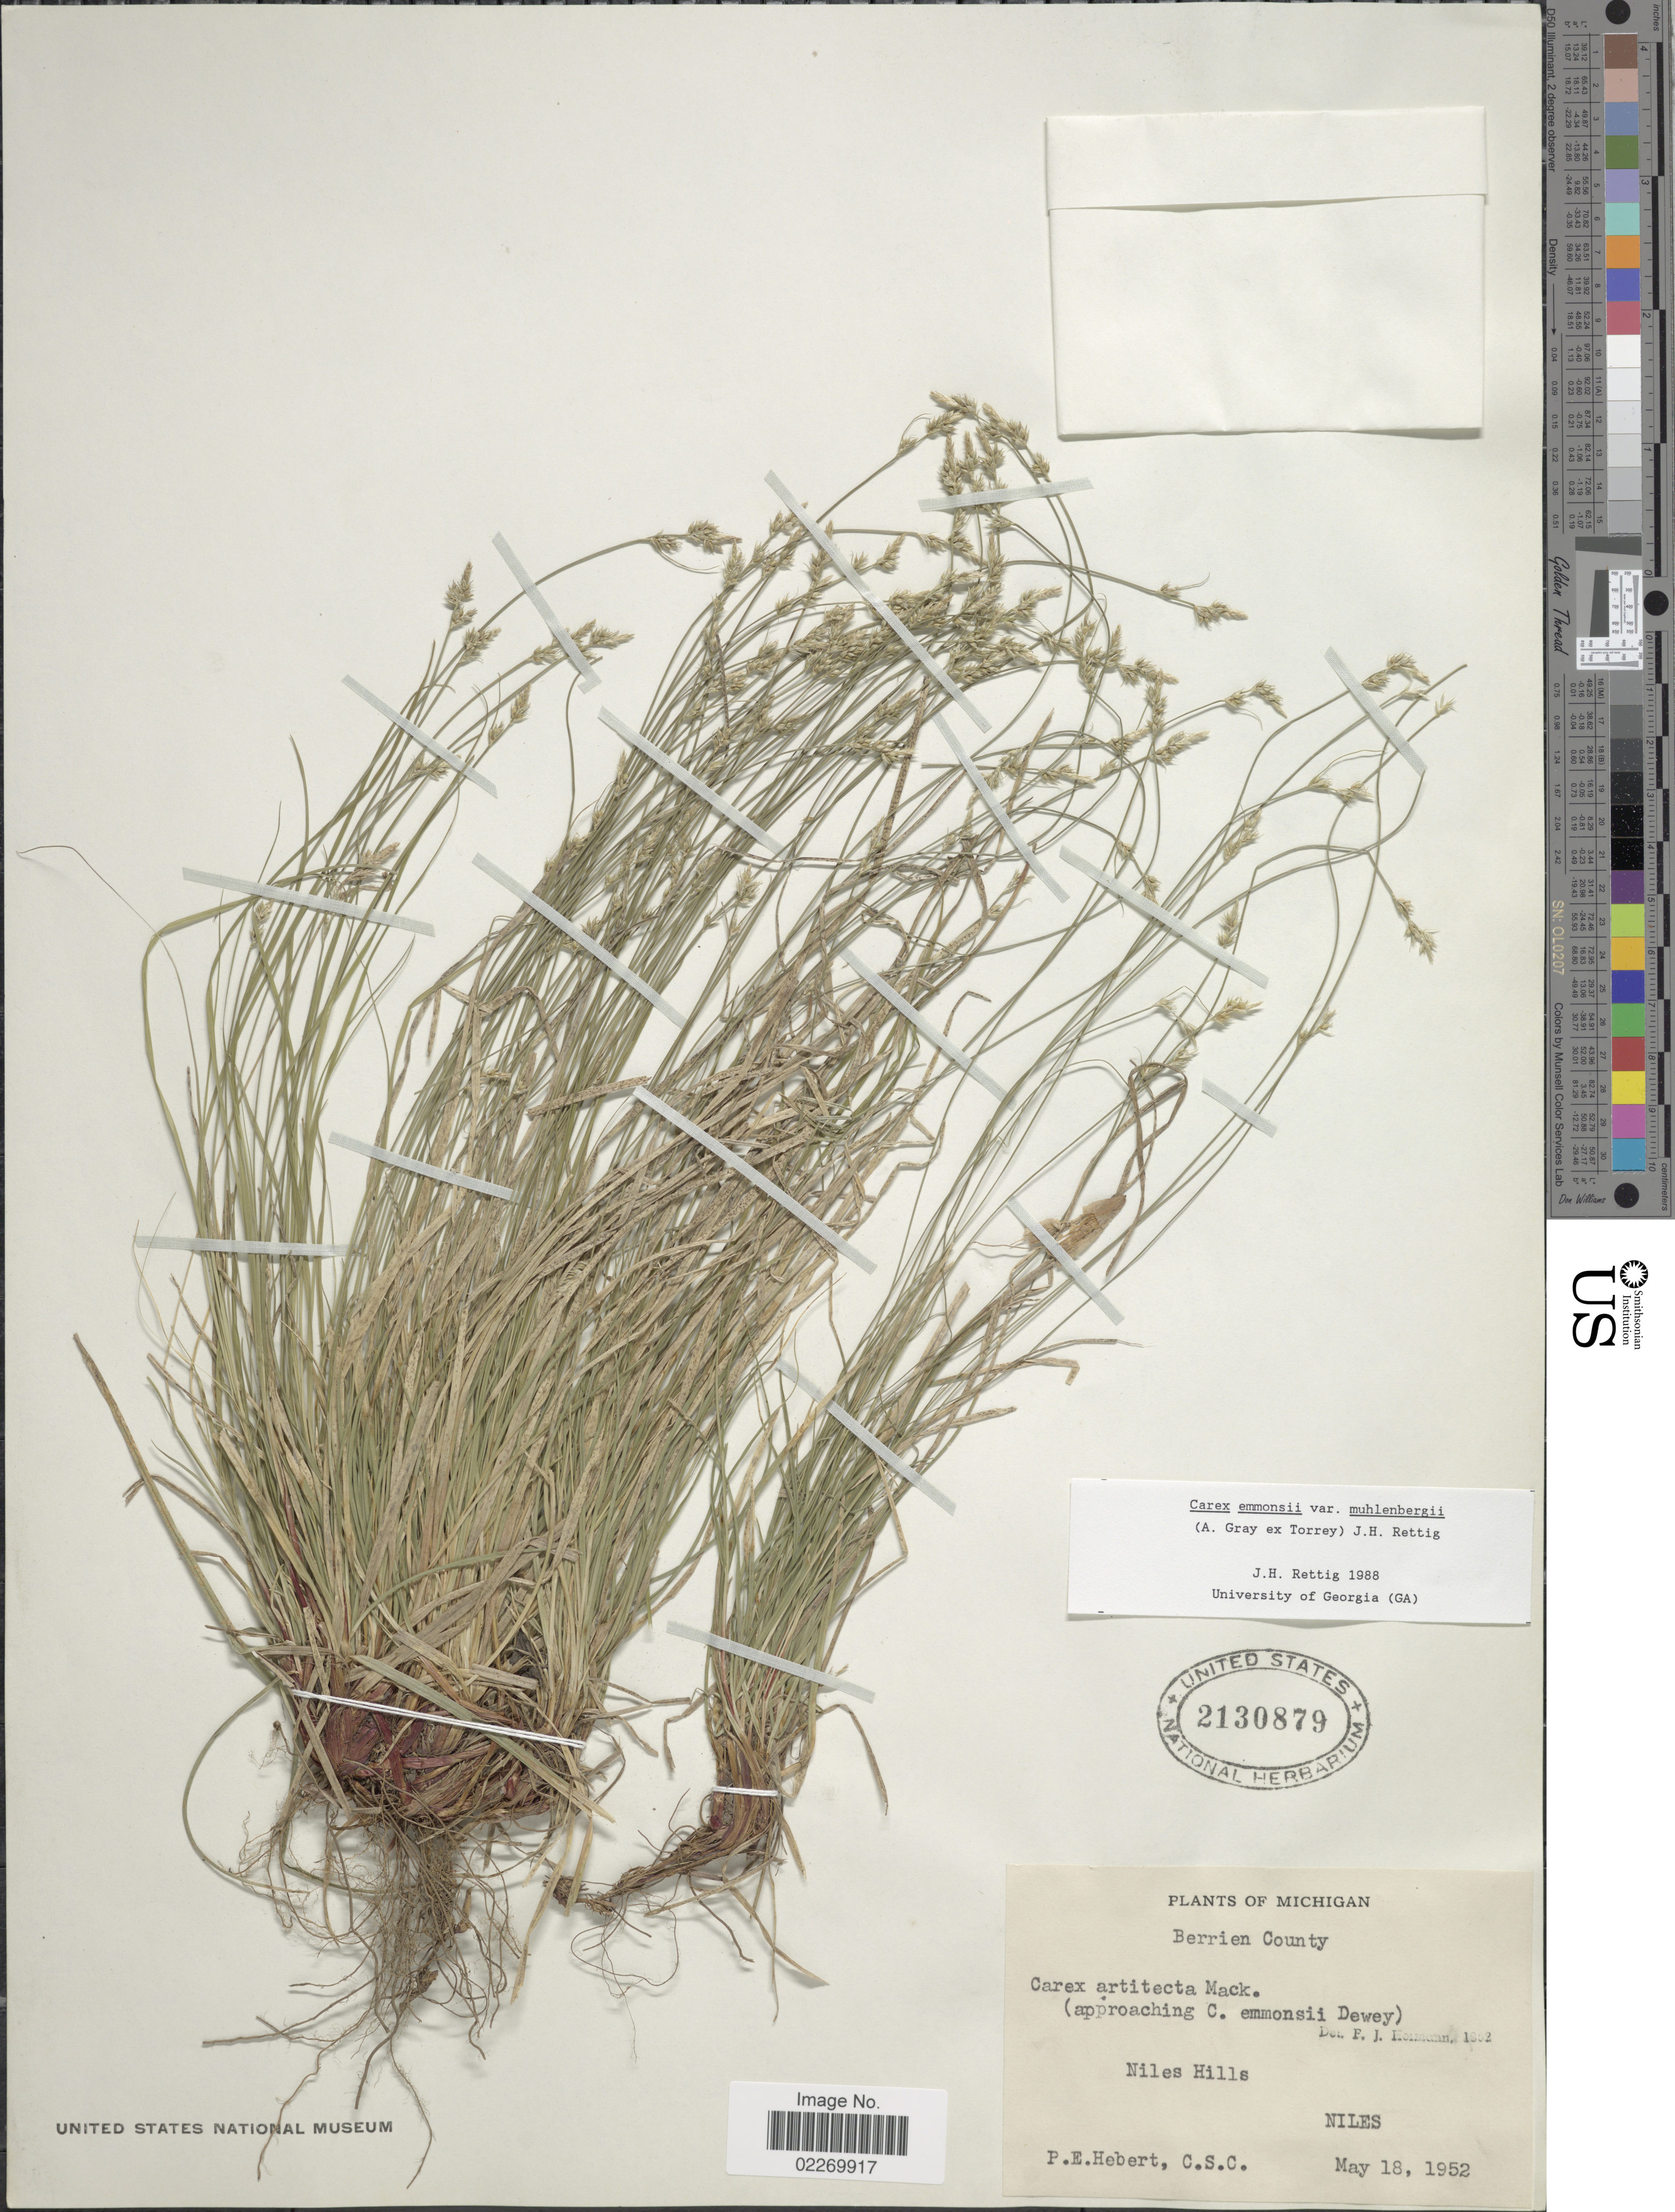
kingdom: Plantae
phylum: Tracheophyta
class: Liliopsida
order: Poales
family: Cyperaceae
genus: Carex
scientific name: Carex albicans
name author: Willd. ex Spreng.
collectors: P. Hebert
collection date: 1952-05-18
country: United States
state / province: Michigan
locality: Berrien County, Niles Hills, Niles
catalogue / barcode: US 2130879